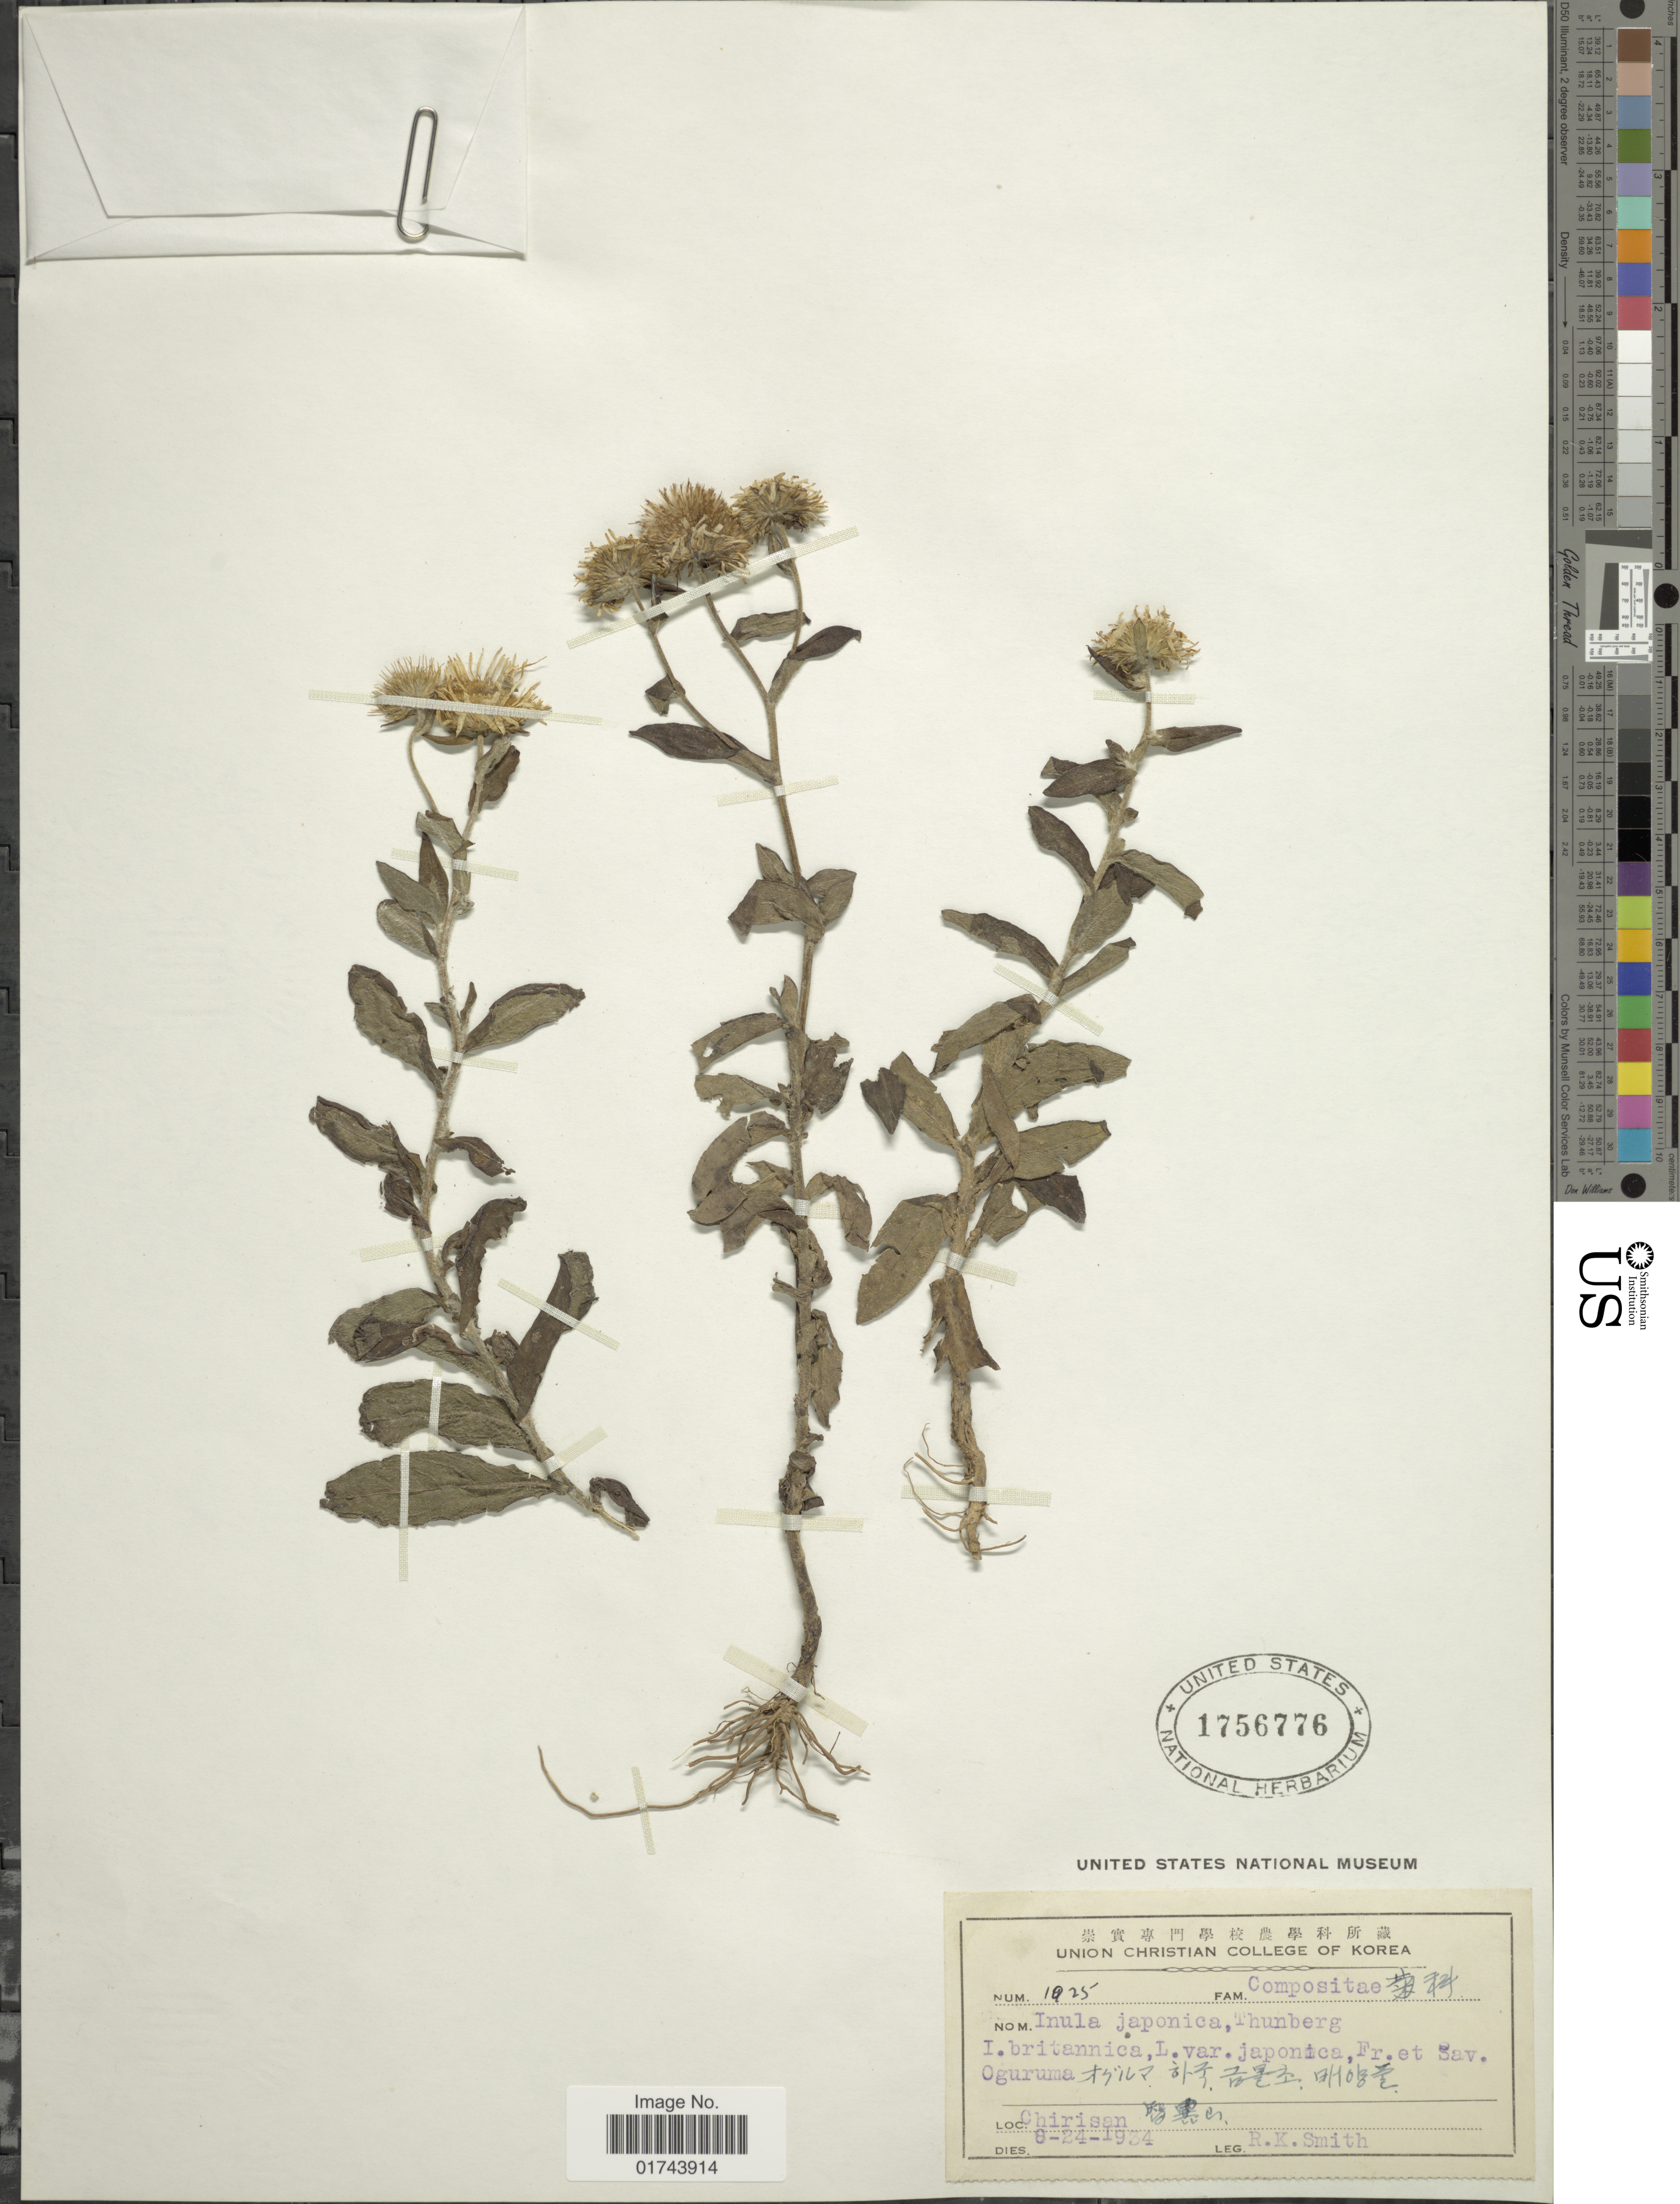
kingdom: Plantae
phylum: Tracheophyta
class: Magnoliopsida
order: Asterales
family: Asteraceae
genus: Inula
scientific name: Inula britannica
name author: L.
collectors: R. Smith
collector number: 1925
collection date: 1934-08-24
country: South Korea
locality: Chirisan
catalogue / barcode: US 1756776